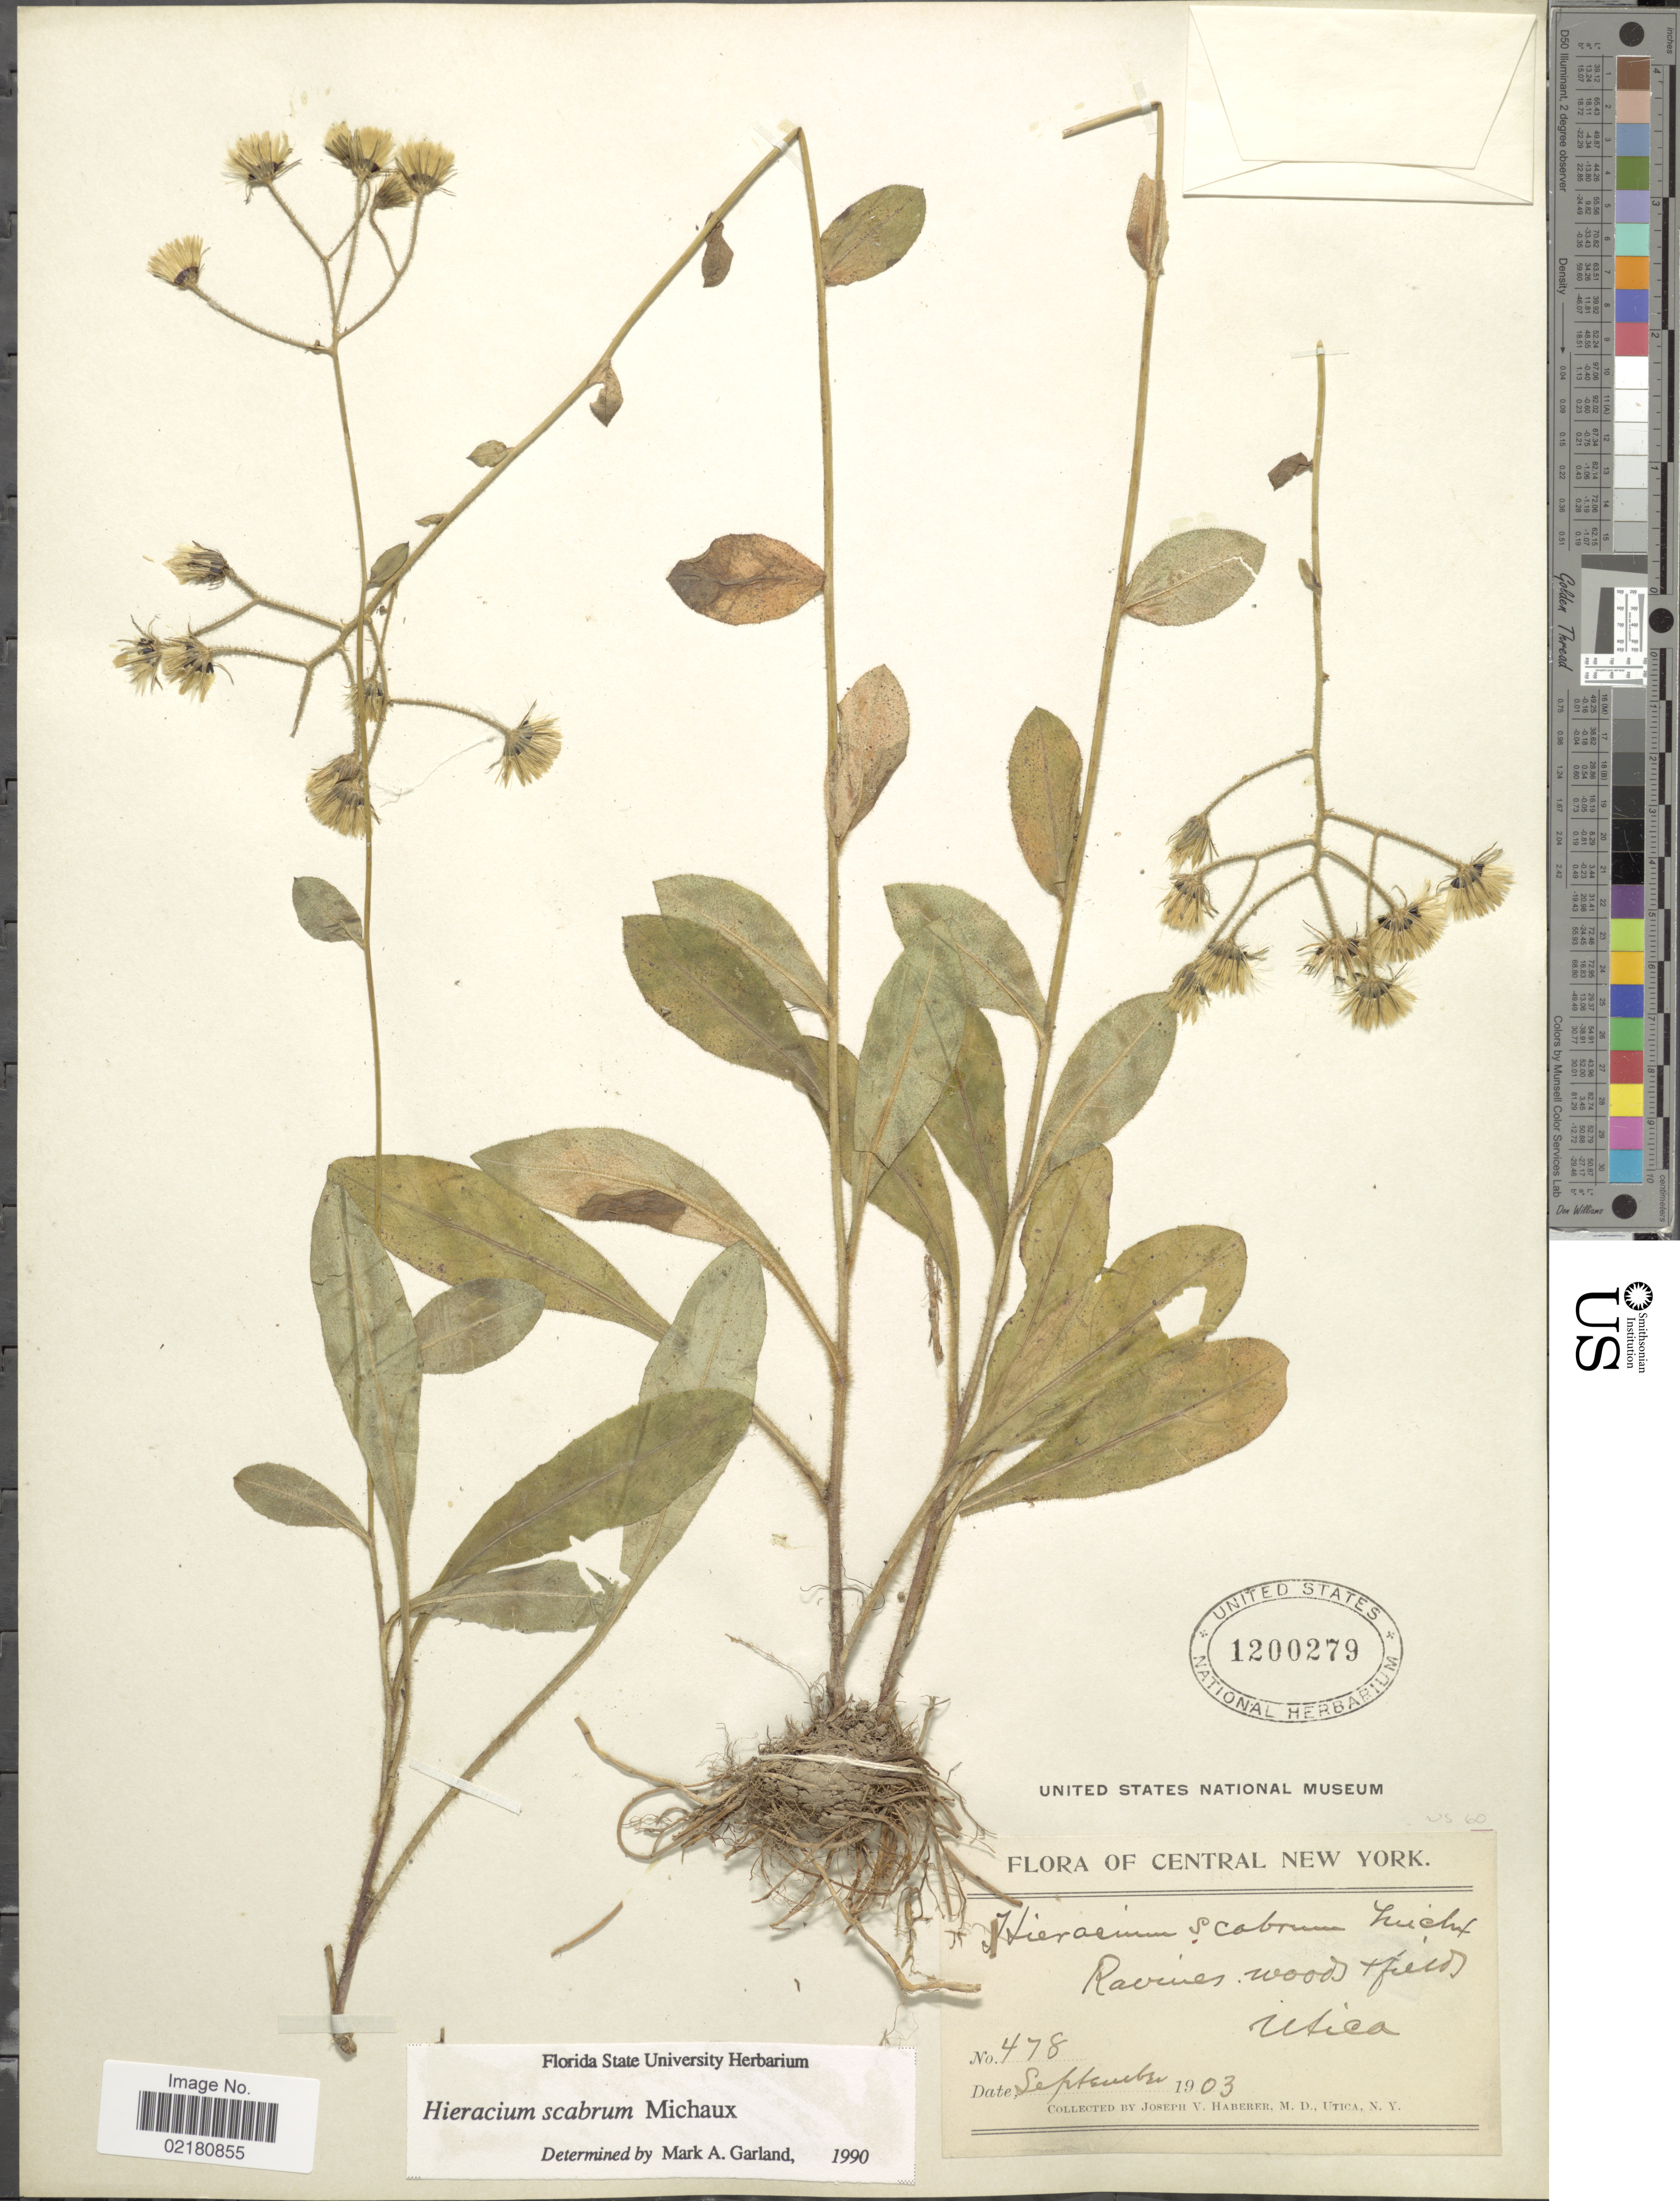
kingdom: Plantae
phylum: Tracheophyta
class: Magnoliopsida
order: Asterales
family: Asteraceae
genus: Pilosella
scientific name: Pilosella verruculata subsp. verruculata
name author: (Link) Soják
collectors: J. V. Haberer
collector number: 478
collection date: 1903-09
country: United States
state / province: New York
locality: Central New York. Ravines woods & fields Utica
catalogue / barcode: US 1200279